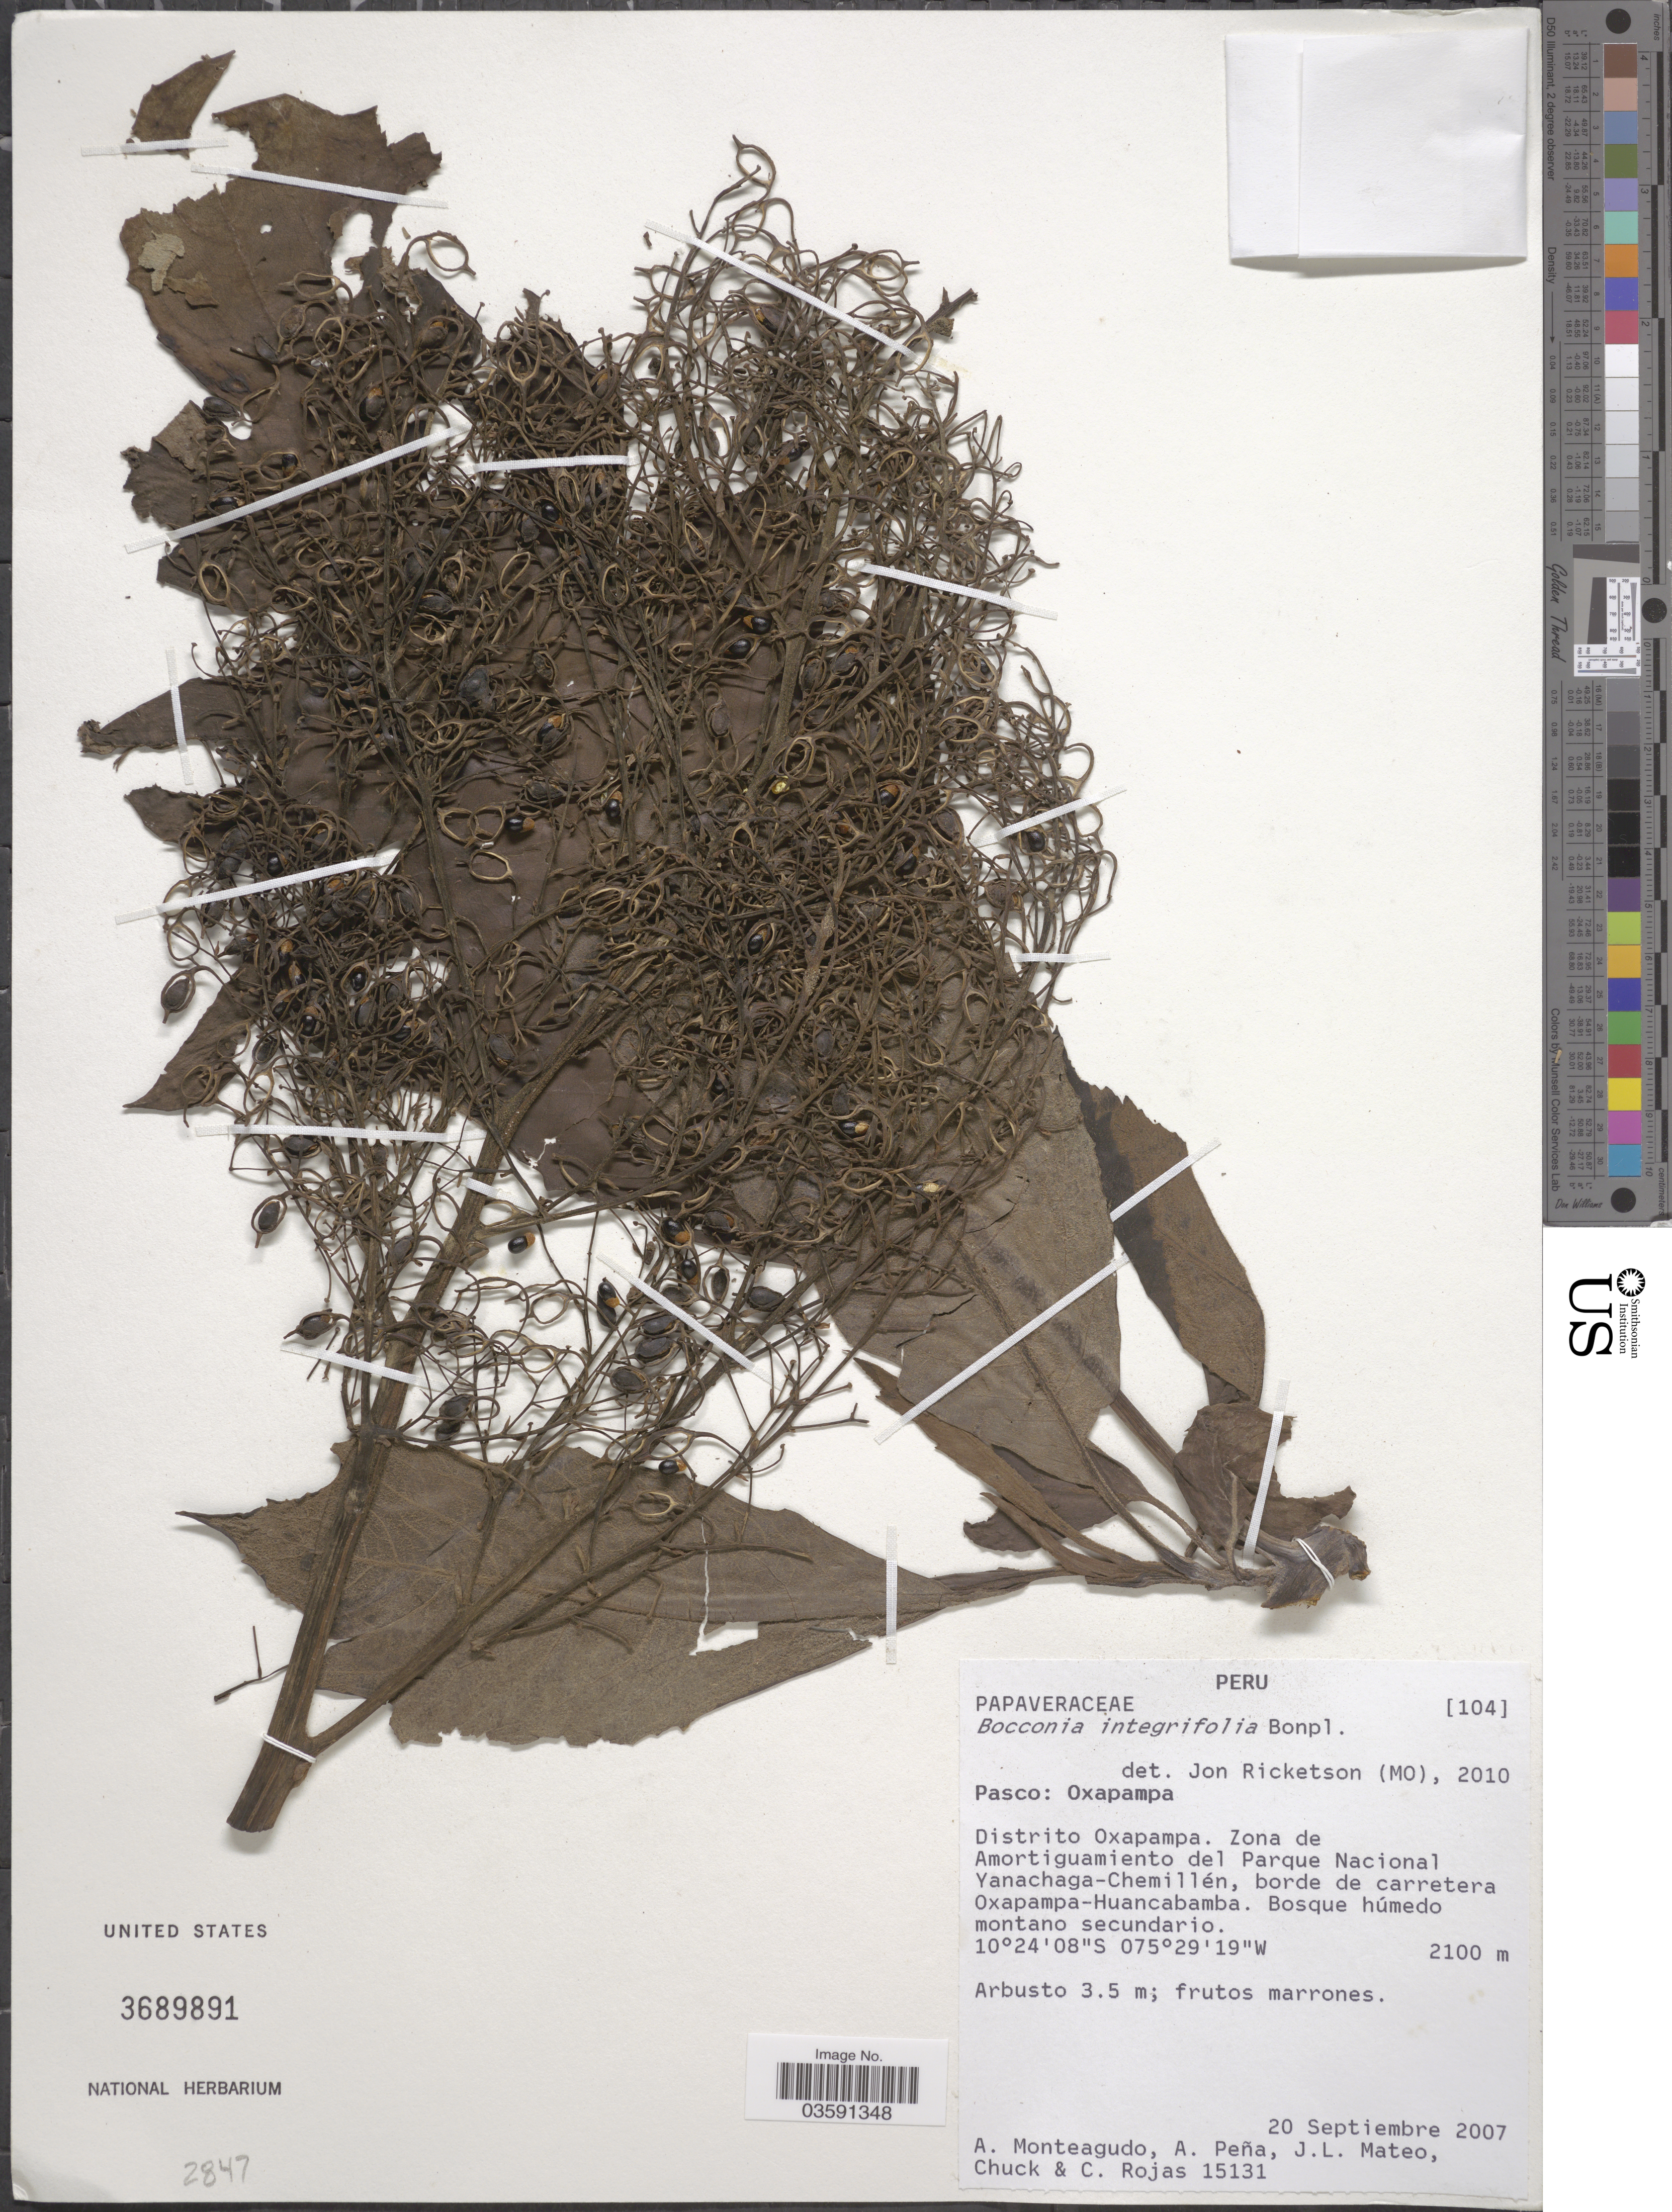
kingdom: Plantae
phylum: Tracheophyta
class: Magnoliopsida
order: Ranunculales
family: Papaveraceae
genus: Bocconia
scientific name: Bocconia integrifolia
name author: Bonpl.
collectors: A. Monteagudo, A. Peña, J. Mateo, C. Rojas & C. Rojas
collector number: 15131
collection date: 2007-09-20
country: Peru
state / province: Pasco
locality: Oxapampa. Distrito Oxapampa. Zona de Amortiguamiento del Parque Nacional Yanachaga-Chemillén, borde de carretera Oxapampa-Huancabamba.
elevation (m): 2100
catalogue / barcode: US 3689891